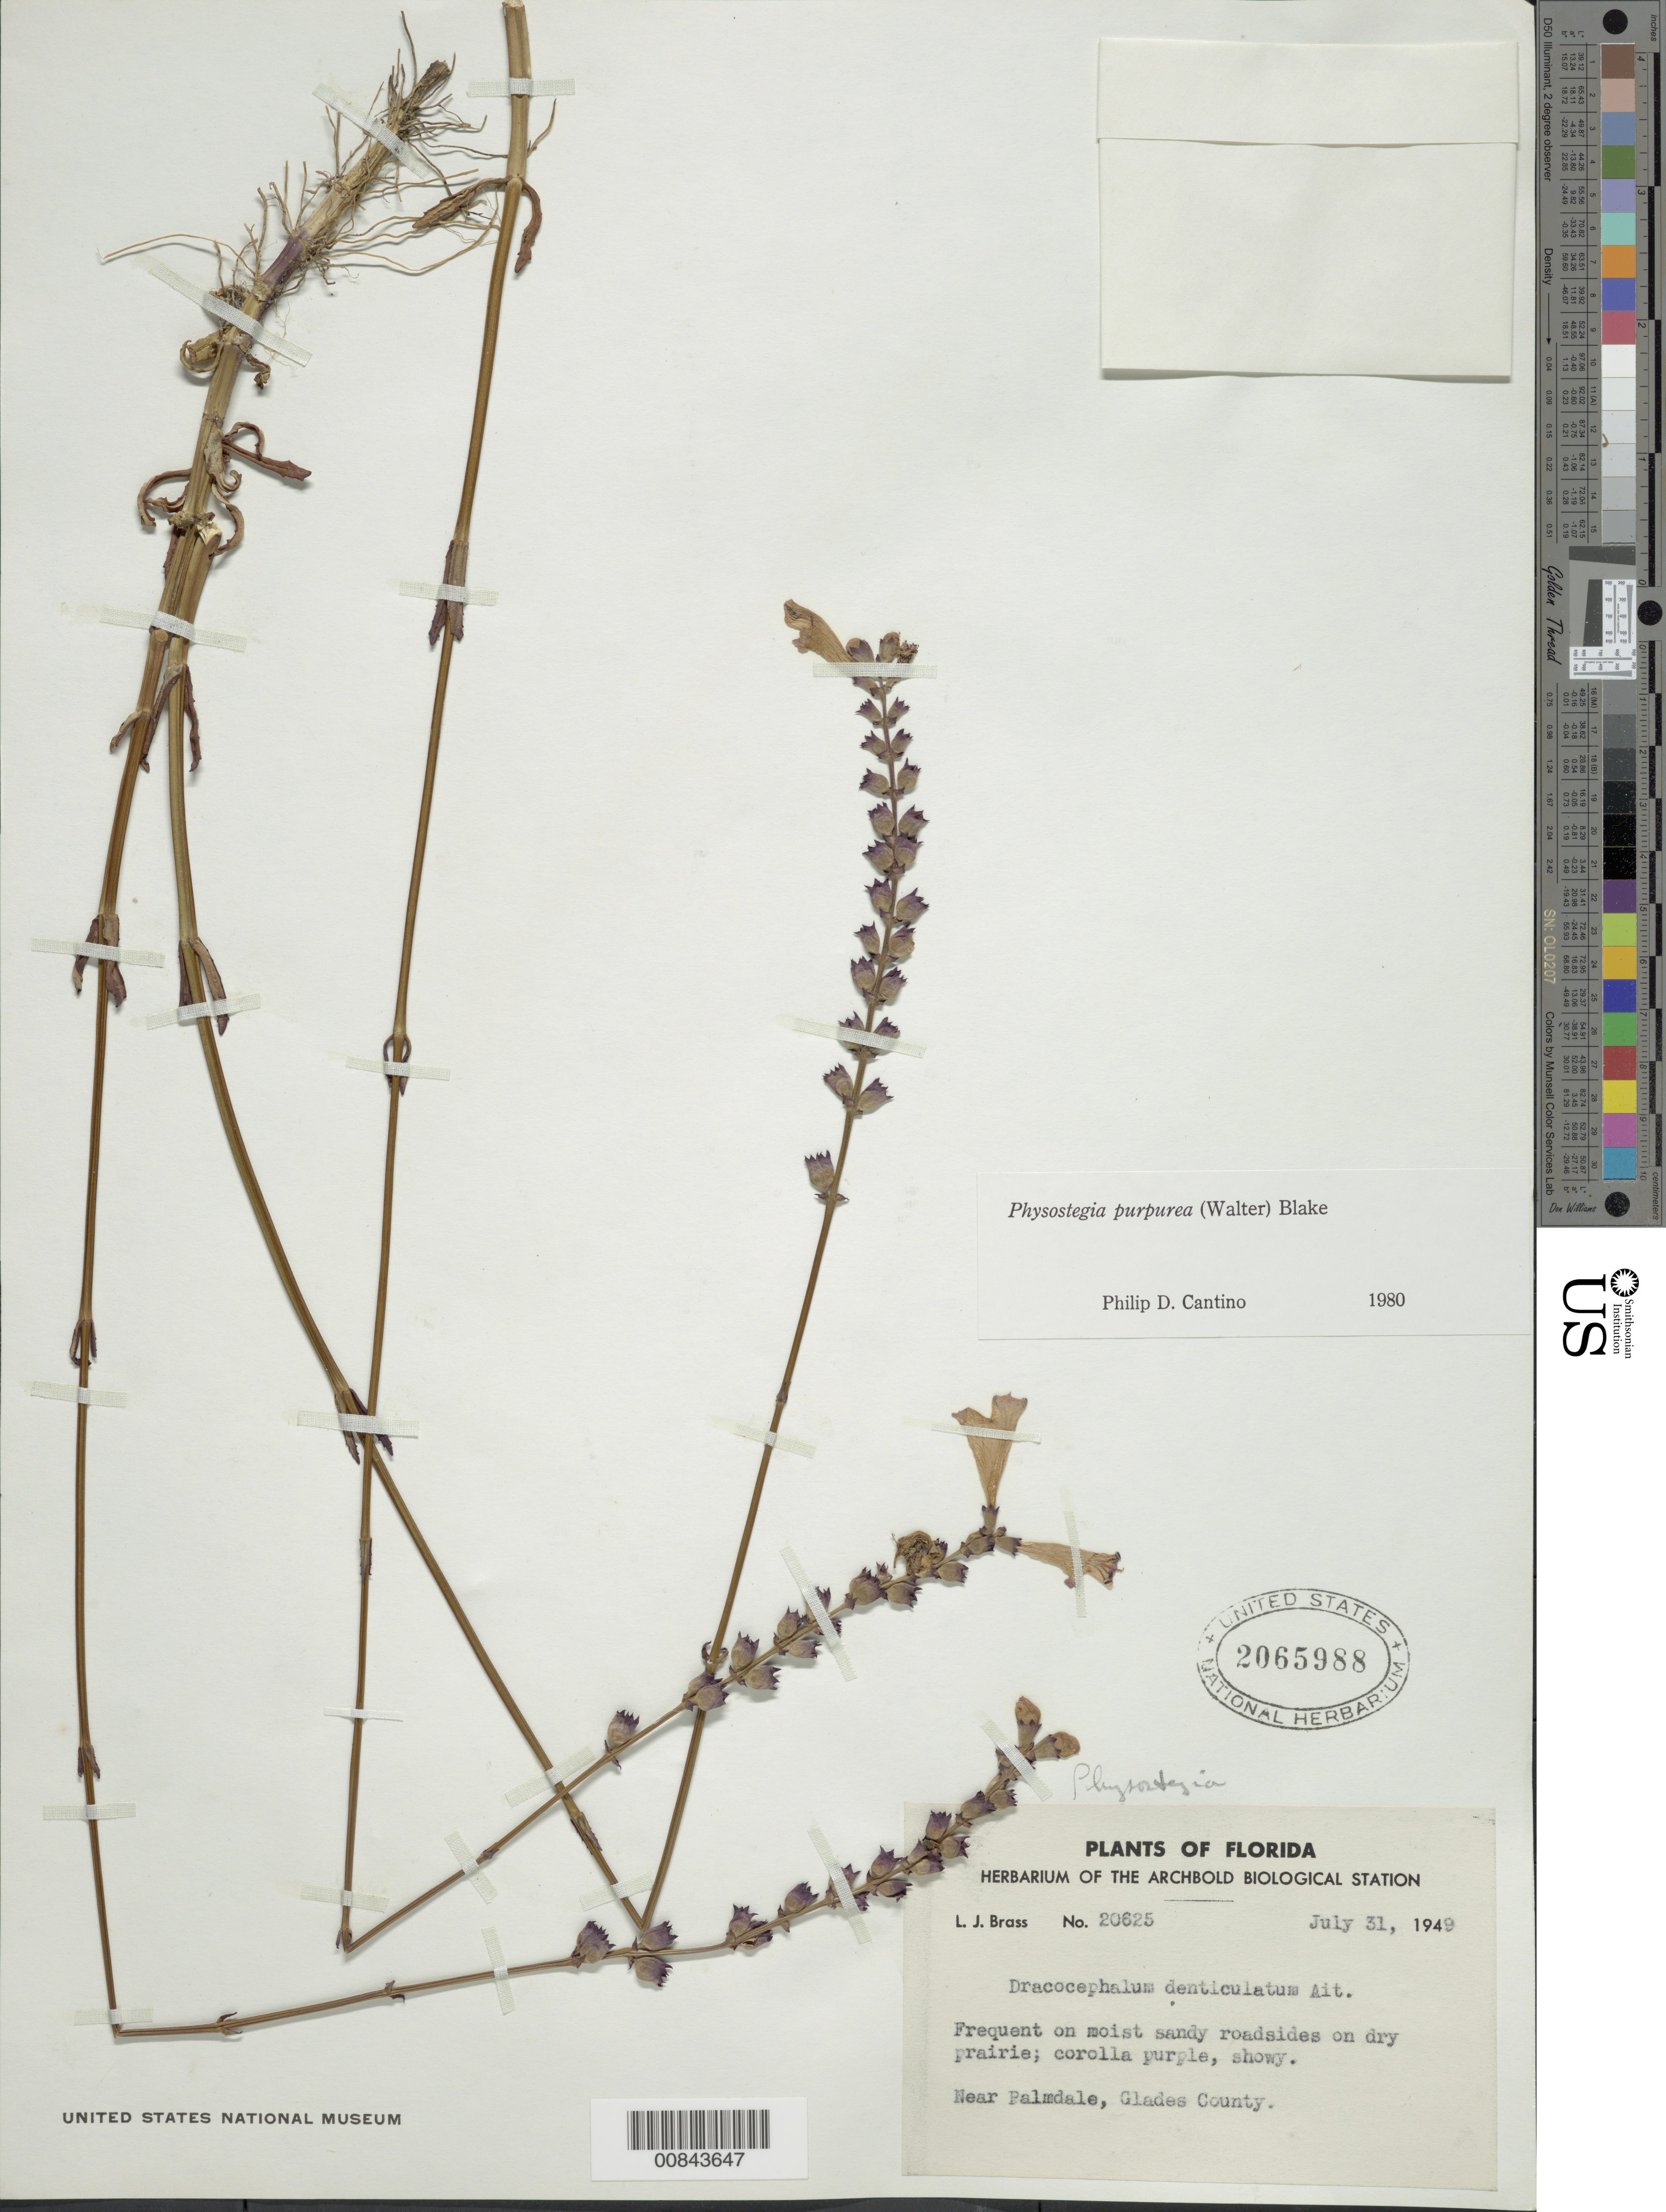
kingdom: Plantae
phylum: Tracheophyta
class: Magnoliopsida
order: Lamiales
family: Lamiaceae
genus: Physostegia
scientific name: Physostegia purpurea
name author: (Walter) Blake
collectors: L. J. Brass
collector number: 20625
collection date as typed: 31 Jul 1939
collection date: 1949-07-31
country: United States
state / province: Florida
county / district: Glades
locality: Palmdale.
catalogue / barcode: US 2065988